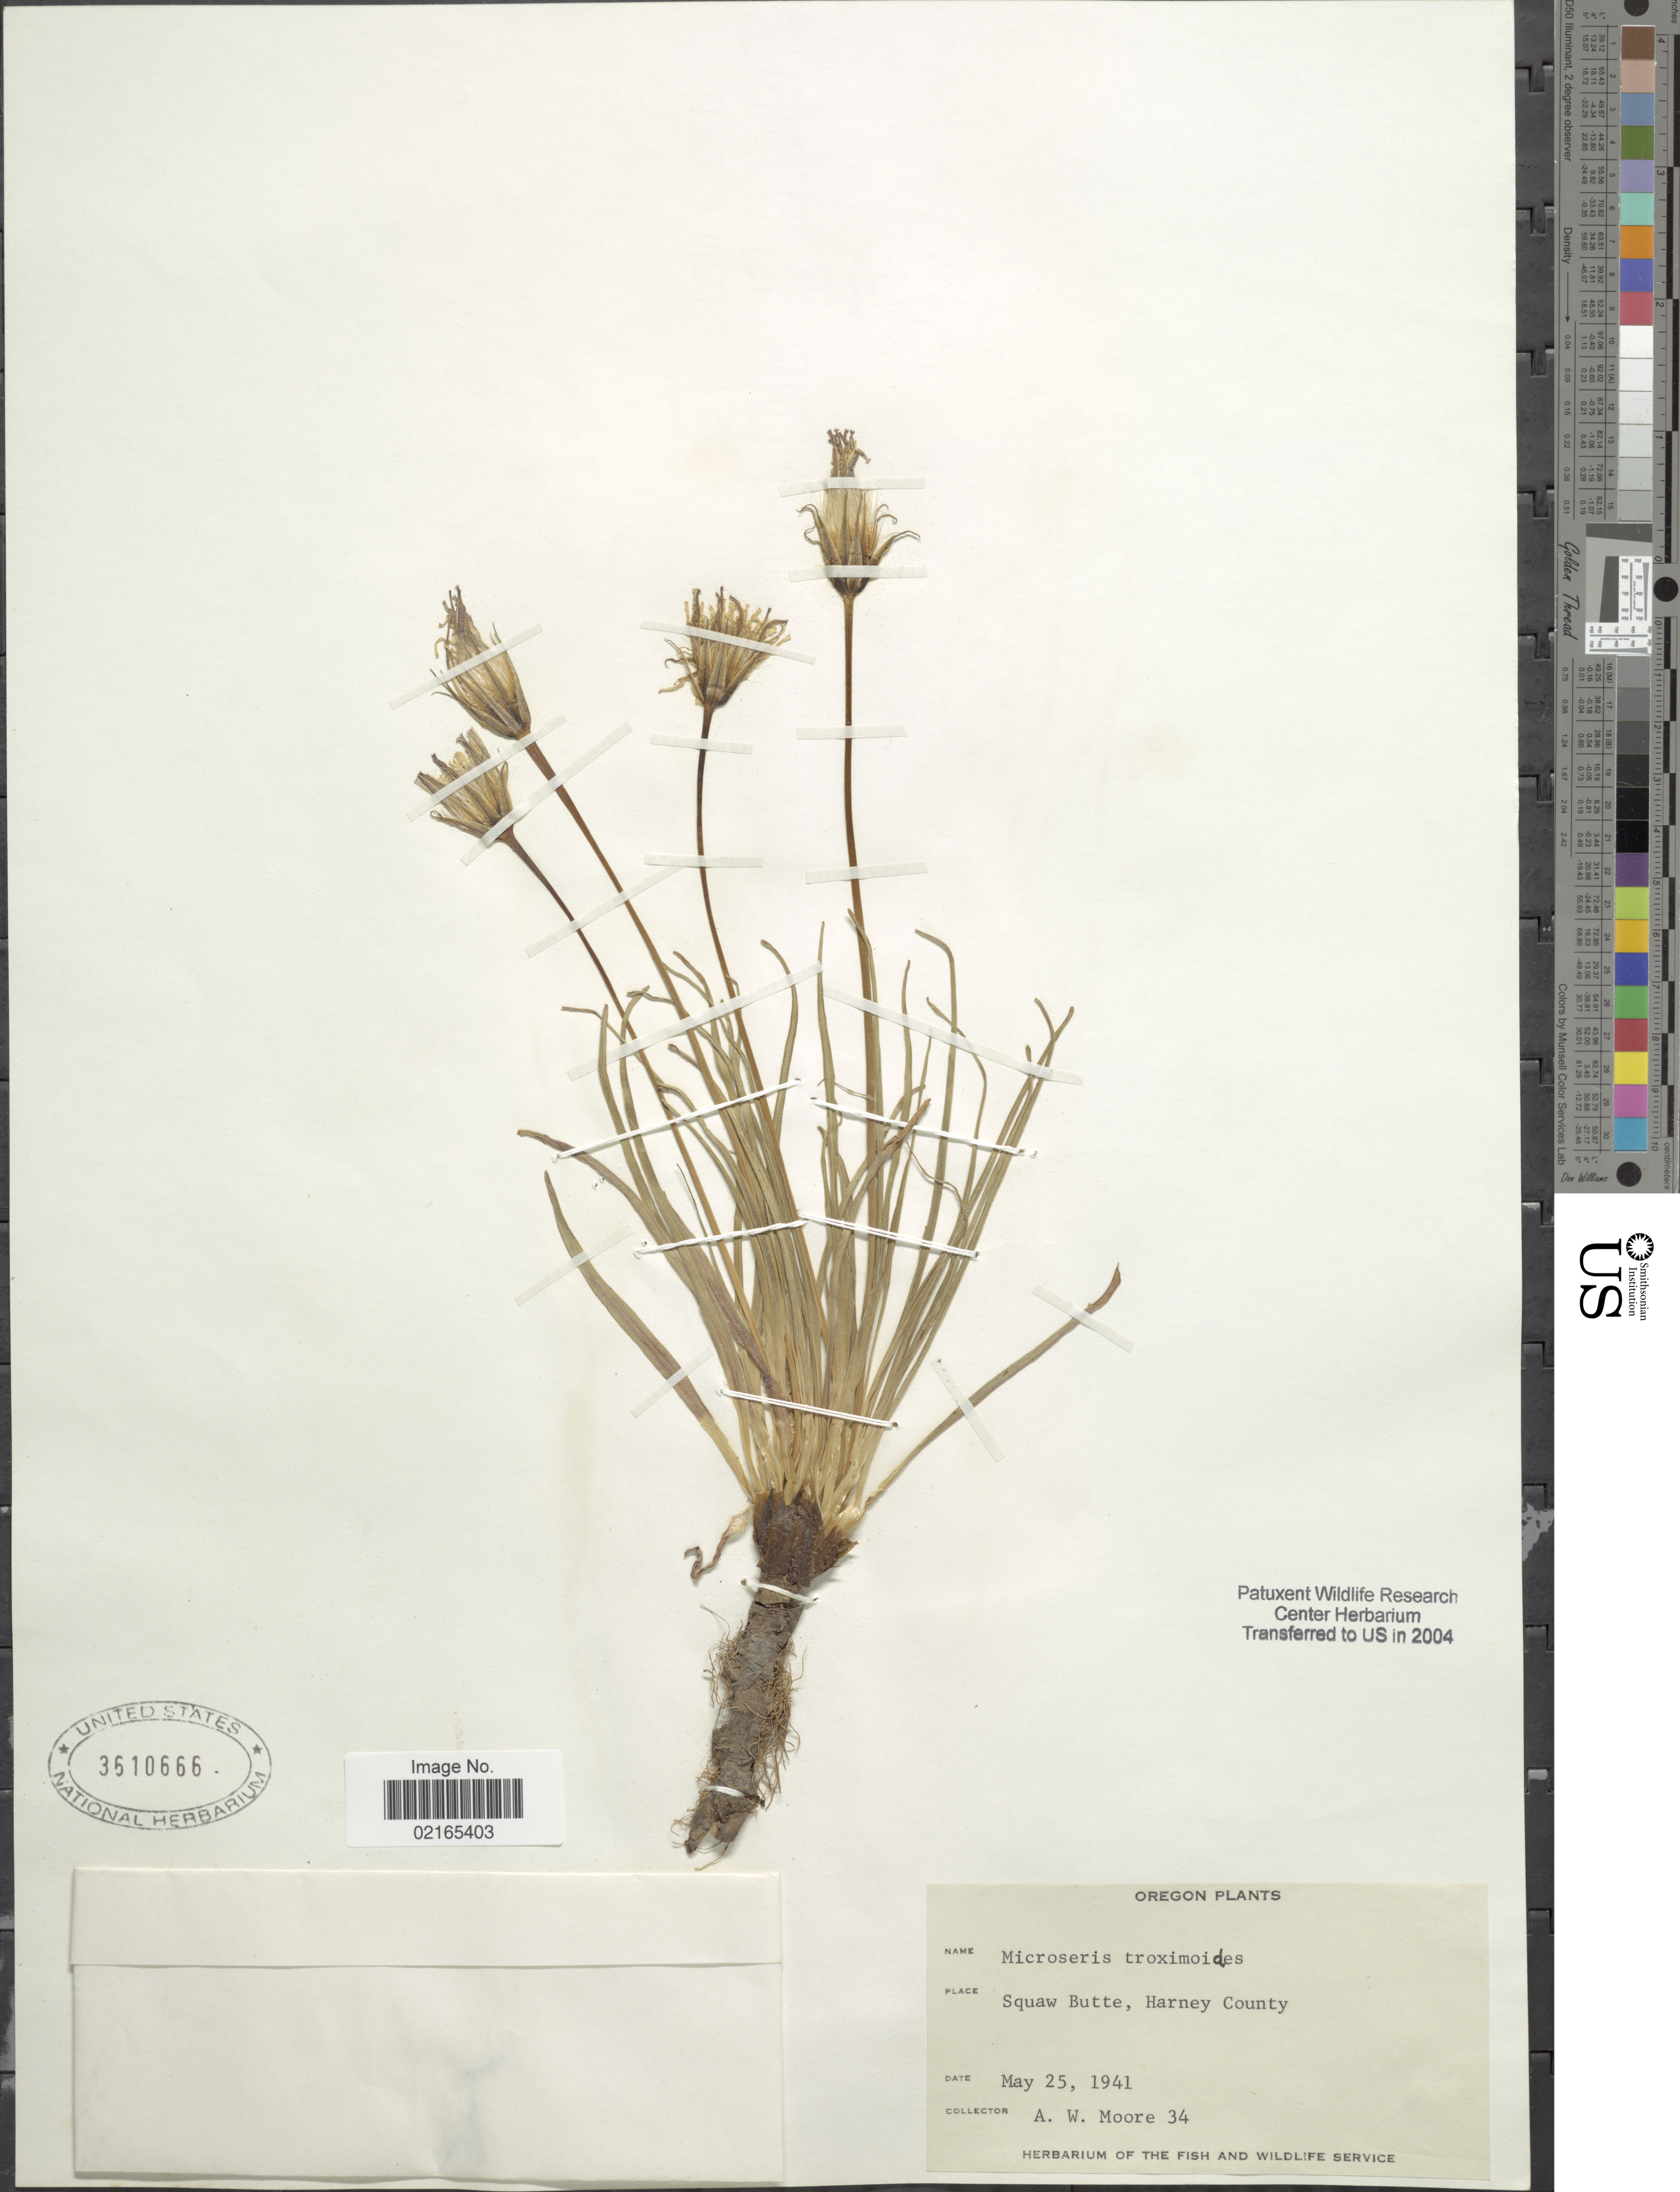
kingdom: Plantae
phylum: Tracheophyta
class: Magnoliopsida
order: Asterales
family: Asteraceae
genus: Nothocalais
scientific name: Nothocalais troximoides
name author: (A. Gray) Greene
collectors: A. Moore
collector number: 34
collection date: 1941-05-25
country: United States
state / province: Oregon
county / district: Harney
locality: Squaw Butte, Harney County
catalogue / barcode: US 3610666